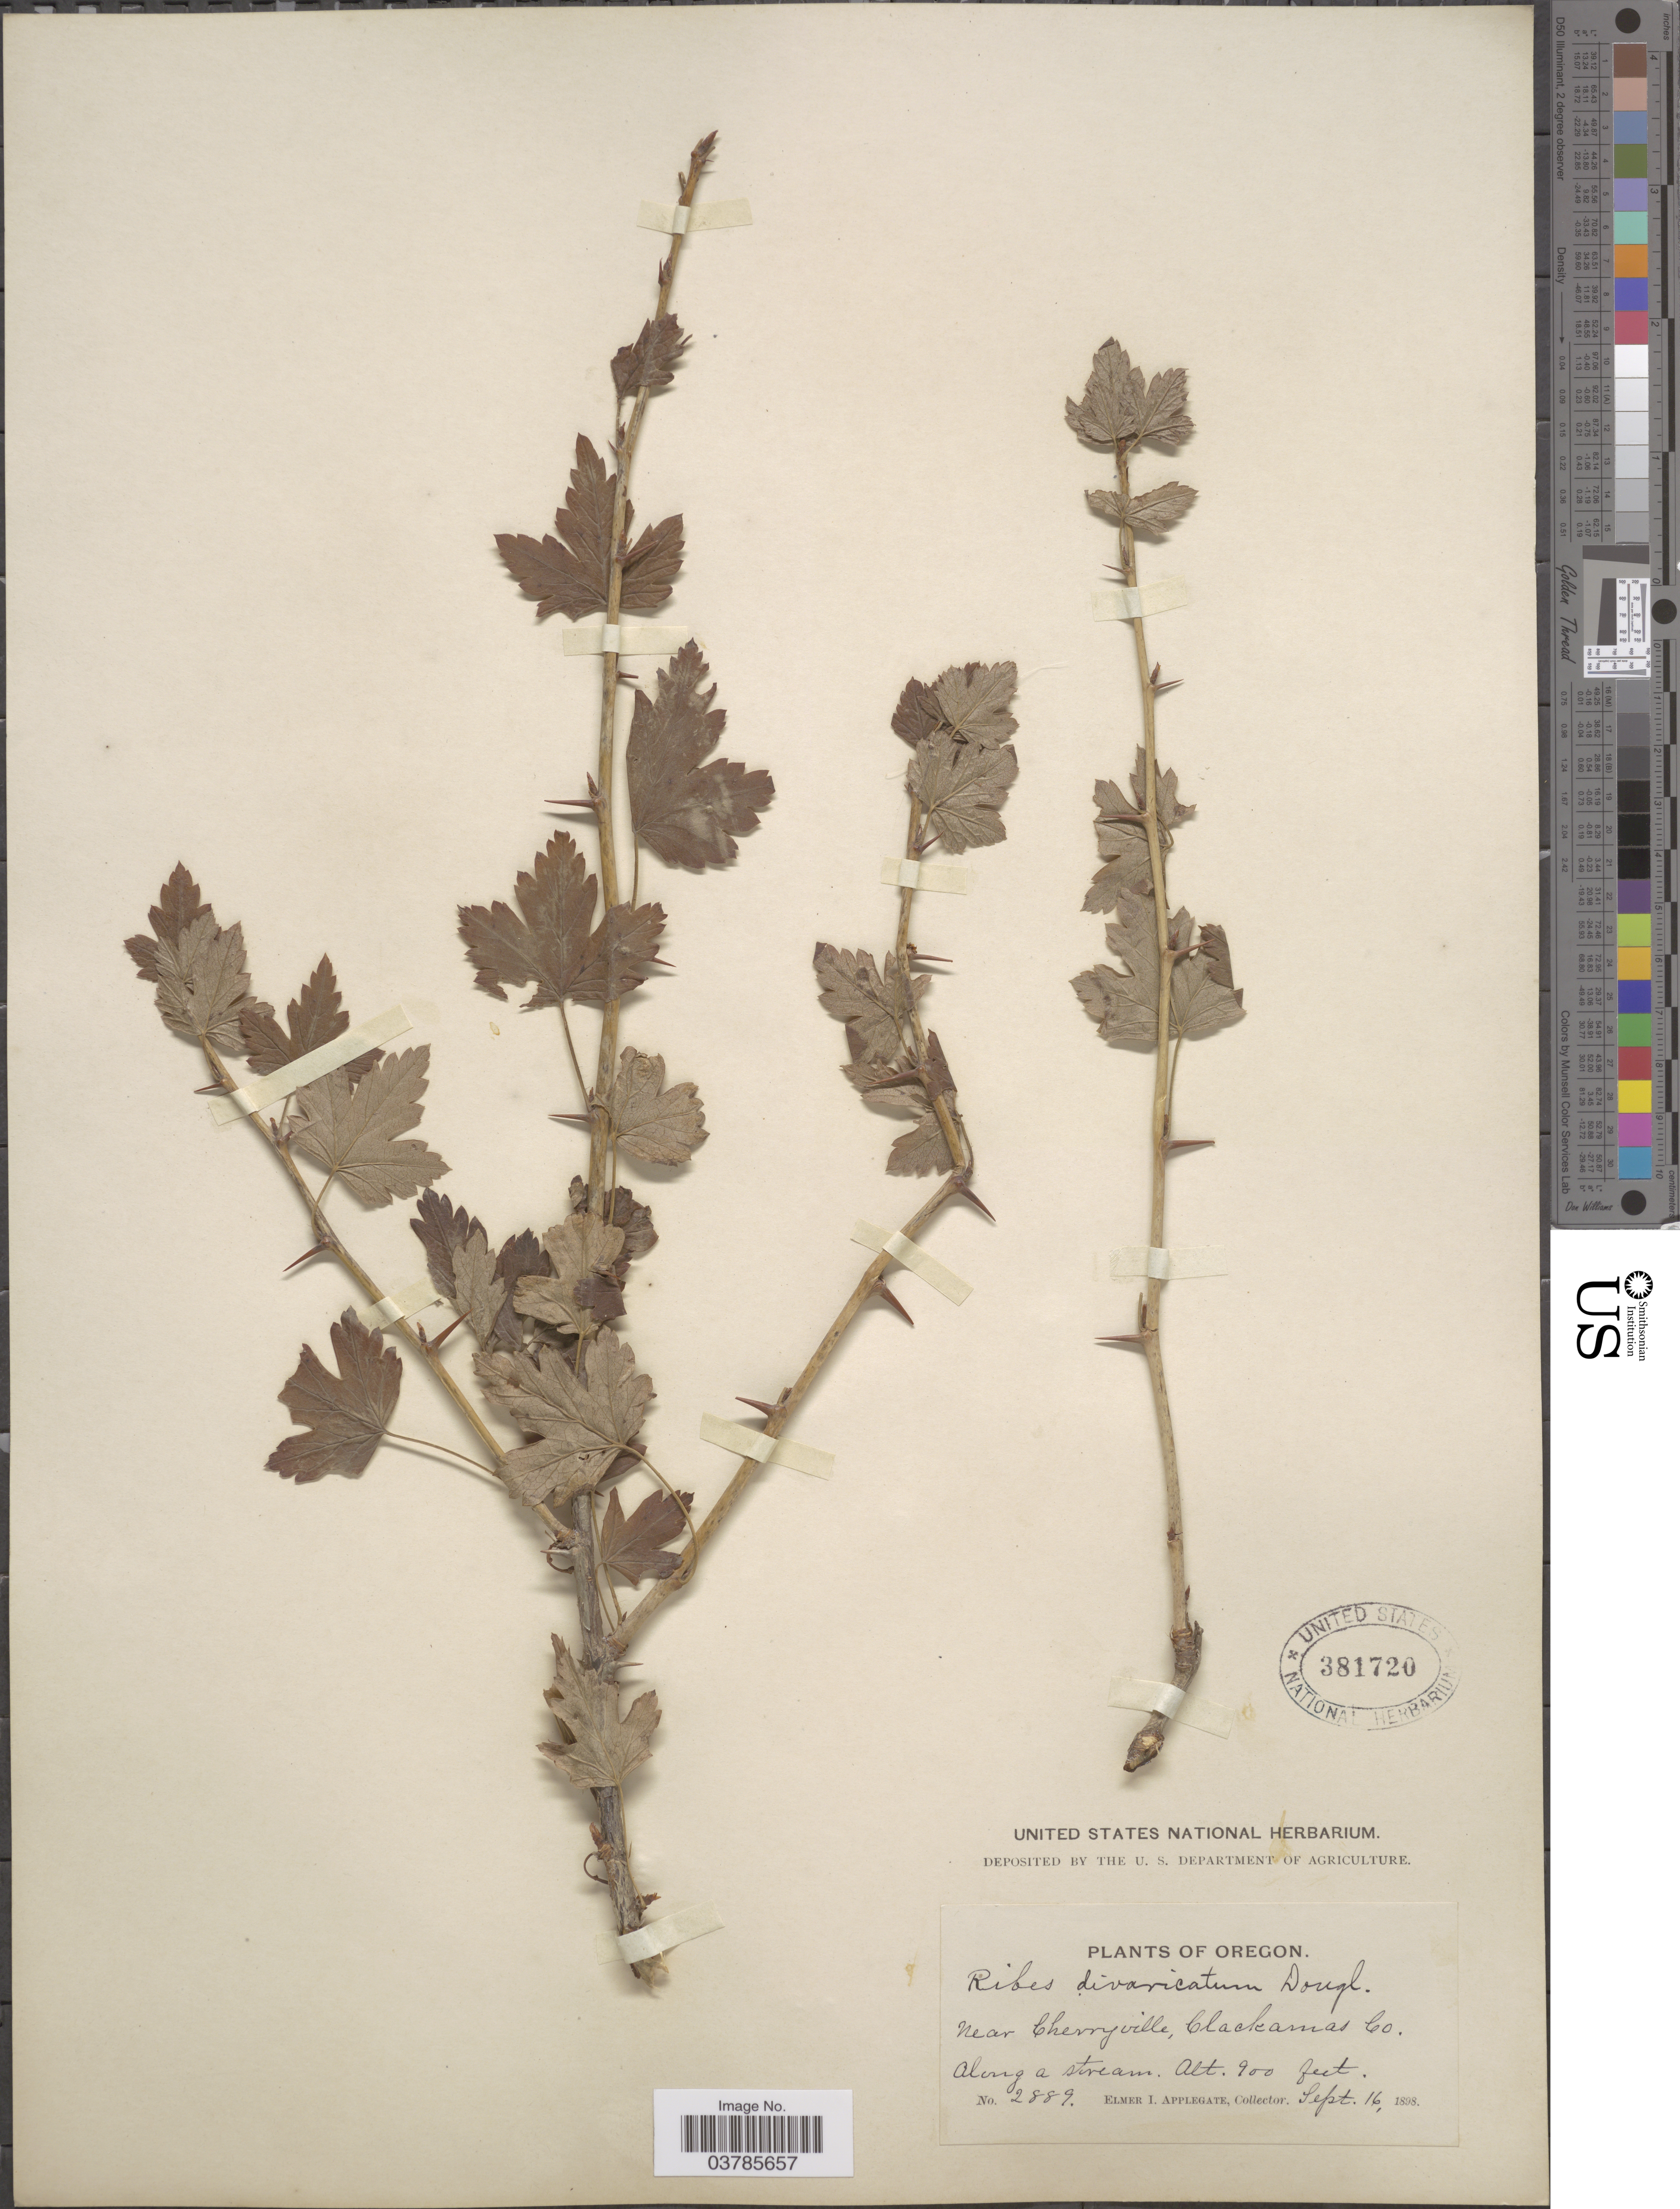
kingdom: Plantae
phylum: Tracheophyta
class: Magnoliopsida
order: Saxifragales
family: Grossulariaceae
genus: Ribes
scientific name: Ribes divaricatum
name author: Douglas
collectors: E. I. Applegate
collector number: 2889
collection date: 1898-09-16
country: United States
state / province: Oregon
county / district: Clackamas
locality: Near Cherryville, Clackamas Co. Along a stream.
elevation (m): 274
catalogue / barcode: US 381720